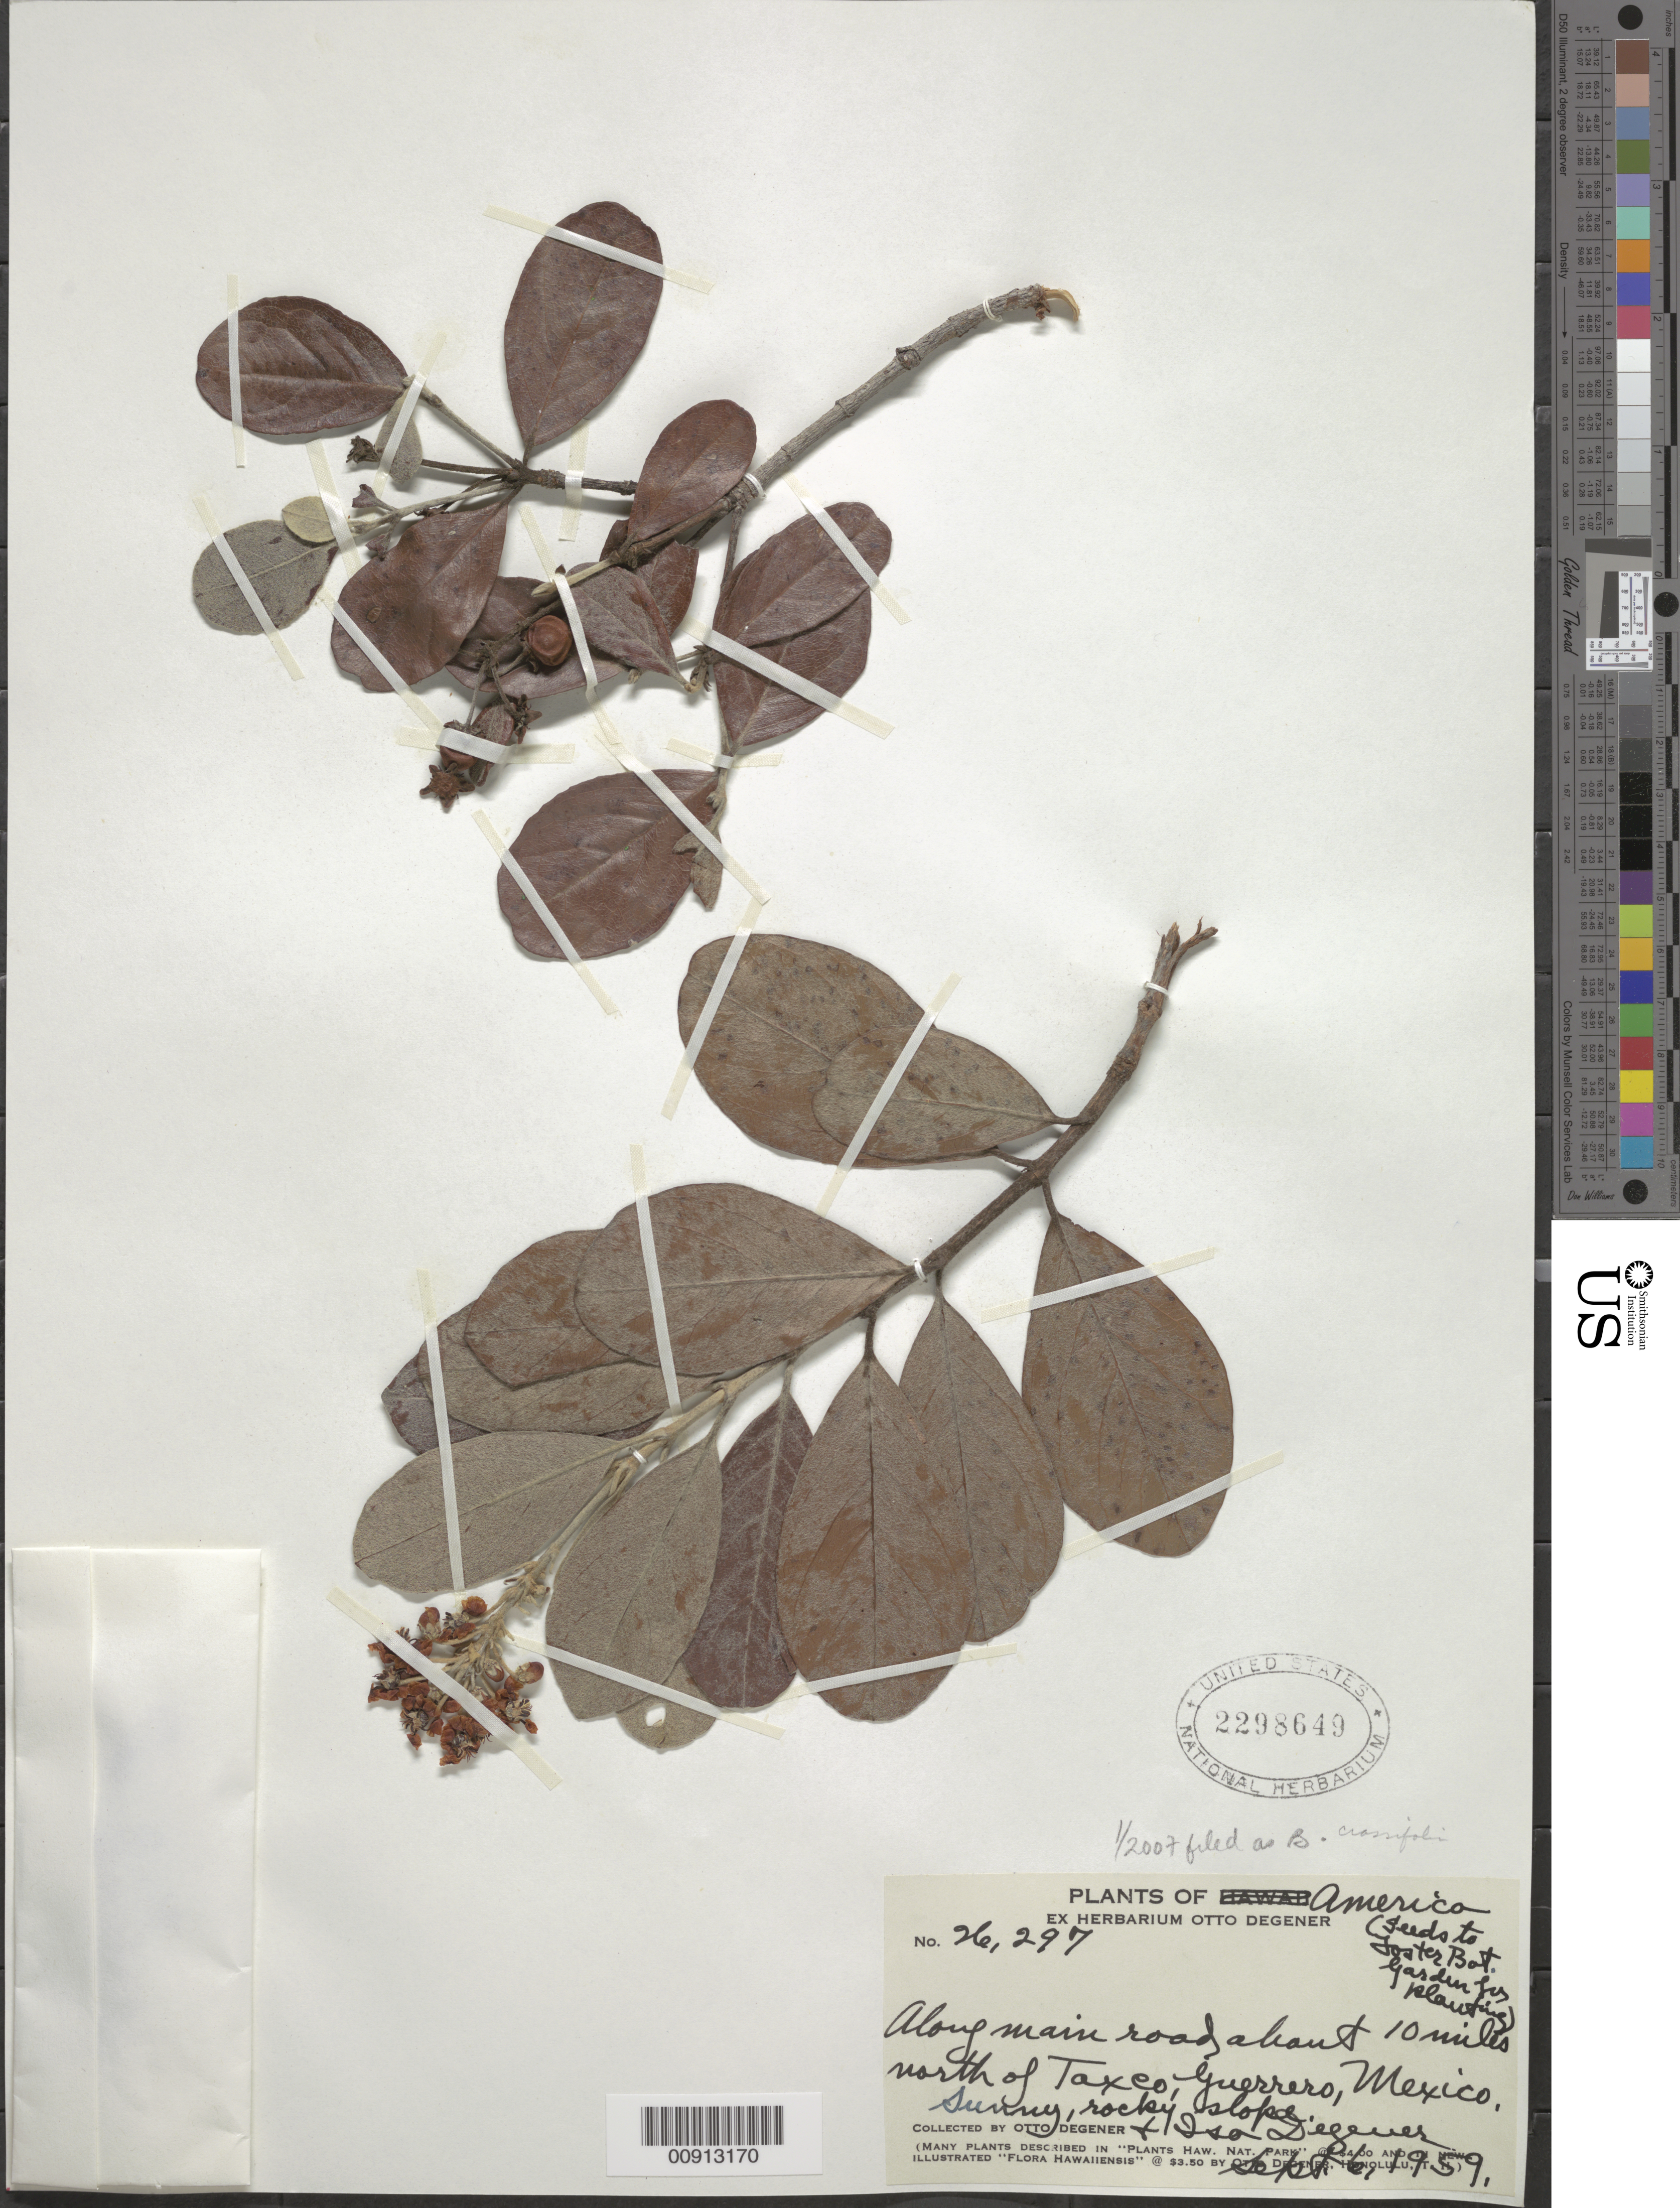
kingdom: Plantae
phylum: Tracheophyta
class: Magnoliopsida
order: Malpighiales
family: Malpighiaceae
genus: Byrsonima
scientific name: Byrsonima crassifolia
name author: (L.) Kunth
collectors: O. Degener & I. Degener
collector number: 26,297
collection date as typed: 06 Sep 1959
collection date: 1959-09-06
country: Mexico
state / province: Guerrero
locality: Along main road about 10 miles north of Taxco, Guerrero.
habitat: Sunny rocky slope.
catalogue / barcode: US 2298649